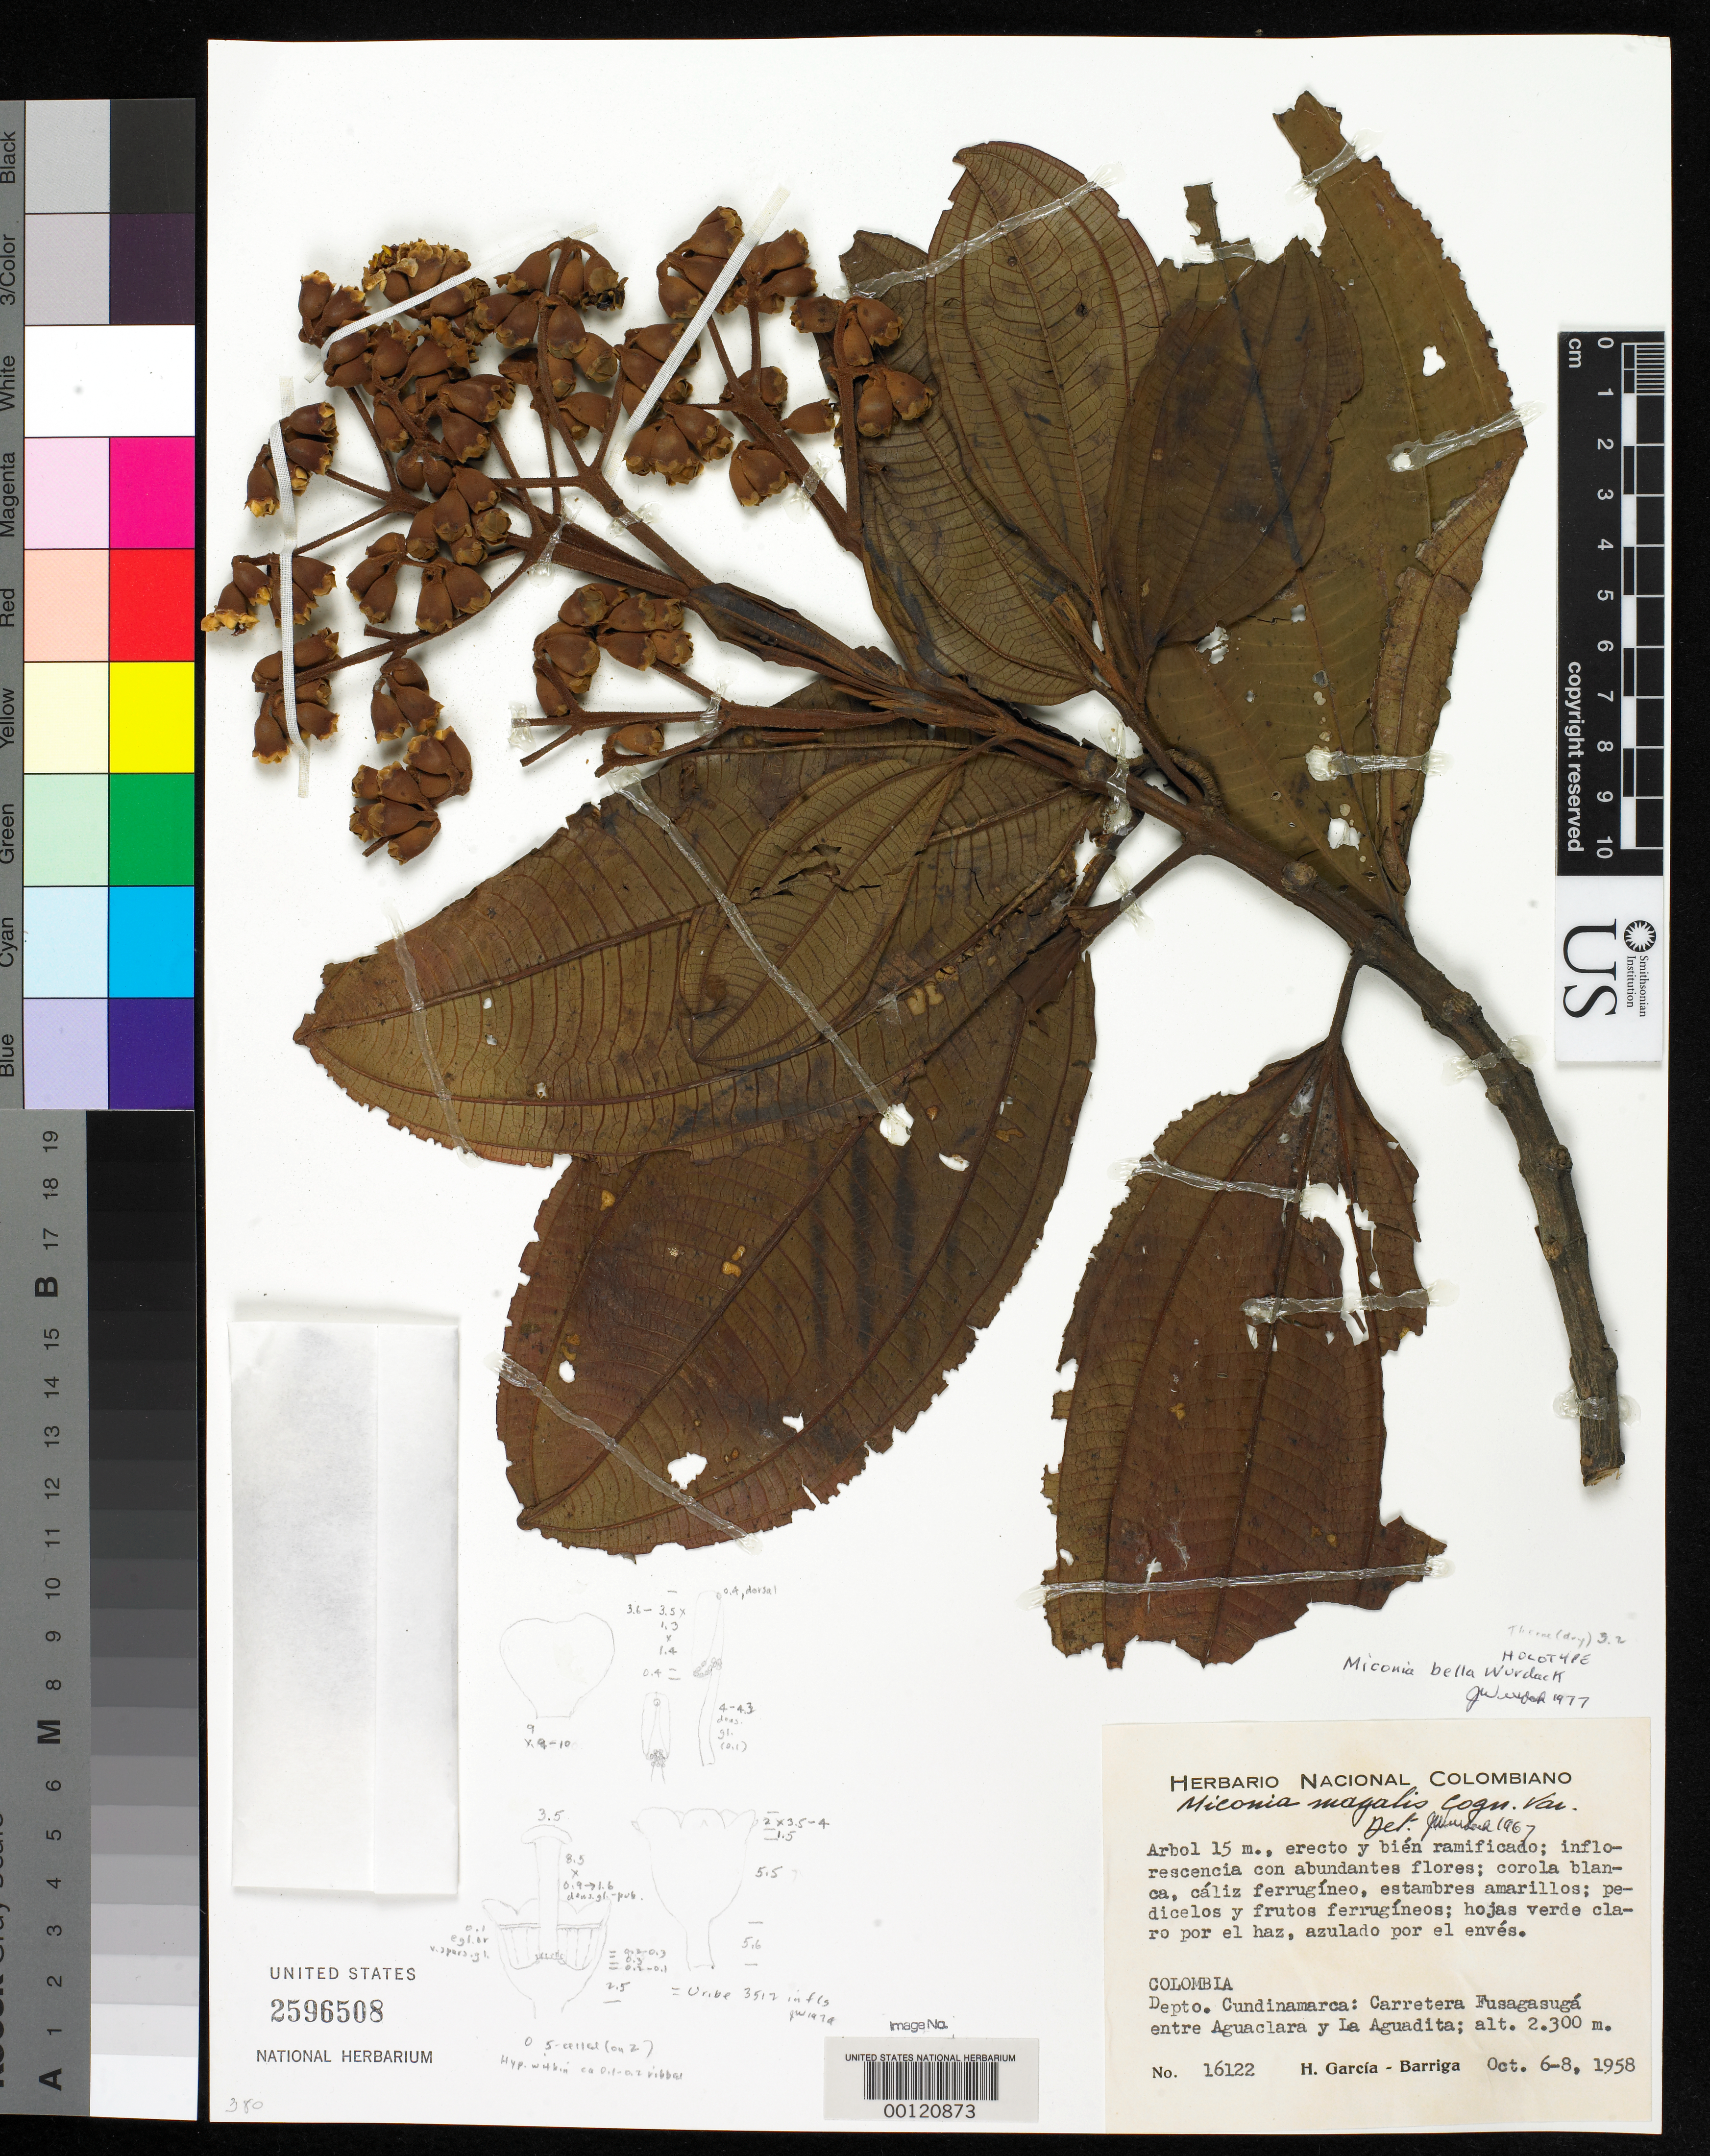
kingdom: Plantae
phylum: Tracheophyta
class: Magnoliopsida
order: Myrtales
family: Melastomataceae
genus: Miconia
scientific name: Miconia bella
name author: Wurdack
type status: Holotype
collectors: H. García Barriga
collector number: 16122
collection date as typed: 06 Oct 1958 to 08 Oct 1958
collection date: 1958-10-06/1958-10-08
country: Colombia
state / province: Cundinamarca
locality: Fusagasugá Road between Aguaclara and La Aguadita.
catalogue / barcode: US 2596508